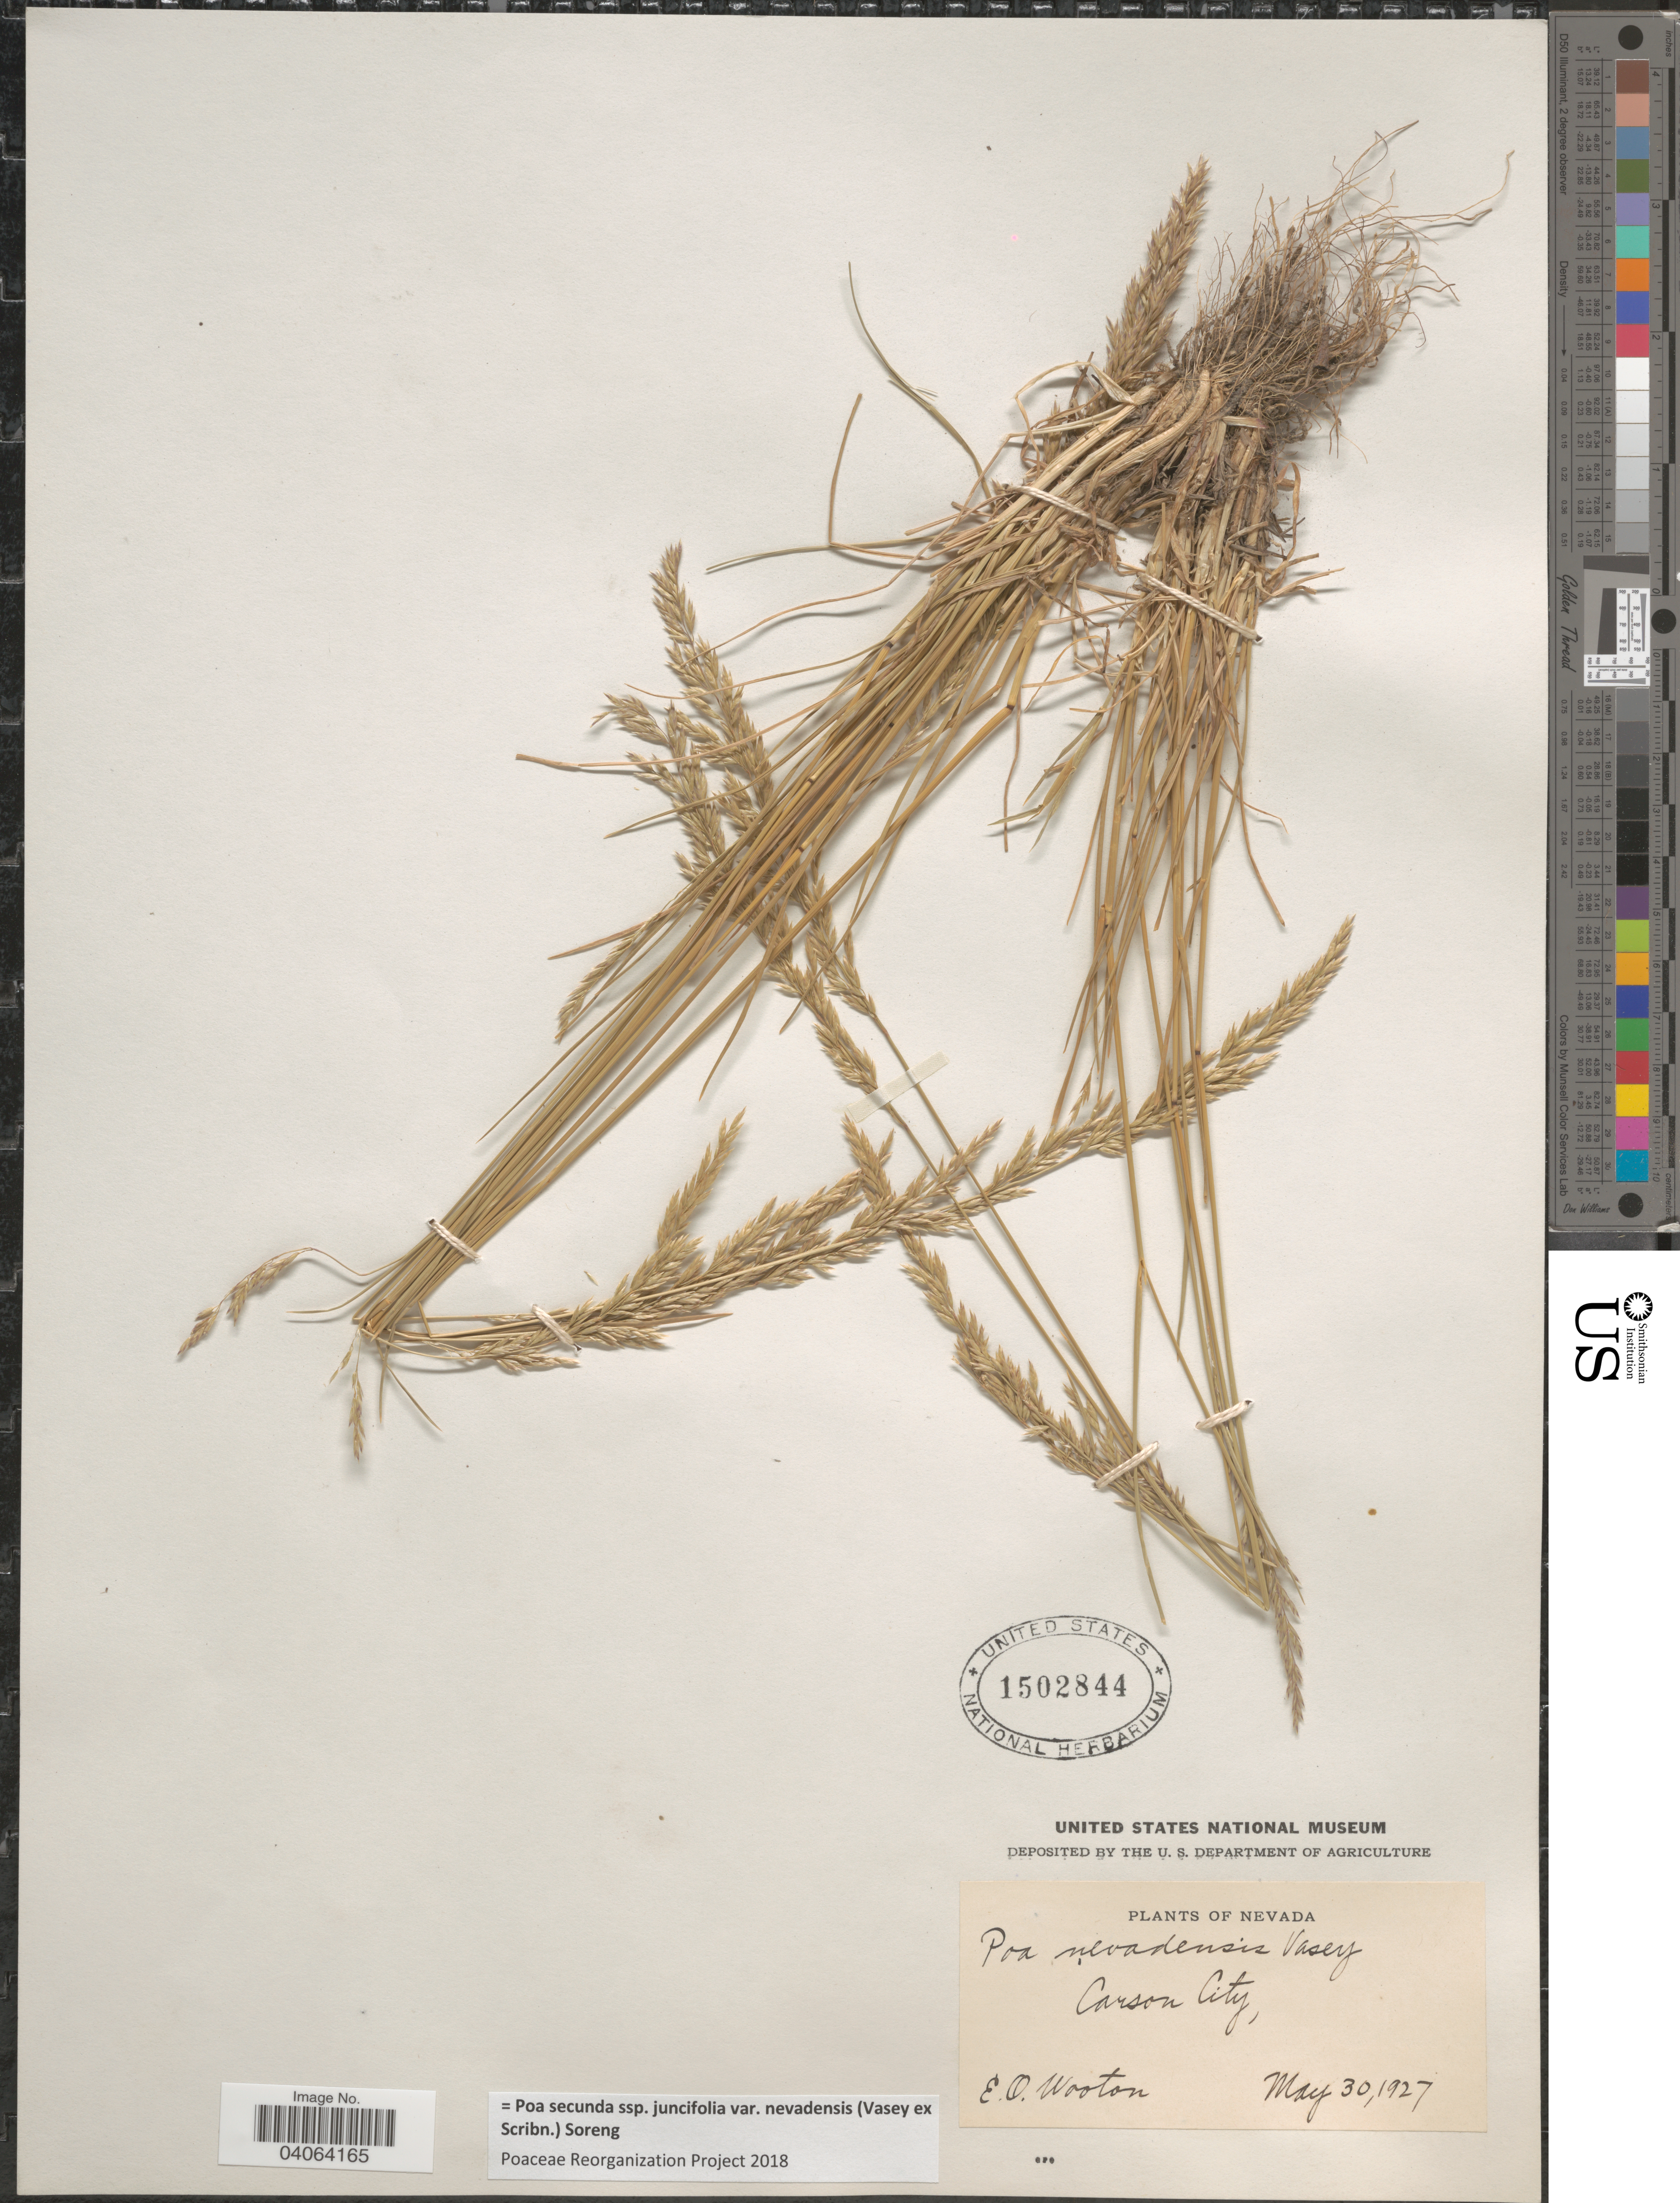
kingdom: Plantae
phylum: Tracheophyta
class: Liliopsida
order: Poales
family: Poaceae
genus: Poa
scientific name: Poa secunda subsp. juncifolia var. nevadensis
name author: (Vasey ex Scribn.) Soreng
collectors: E. O. Wooton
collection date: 1927-05-30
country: United States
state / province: Nevada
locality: Carson City.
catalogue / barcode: US 1502844